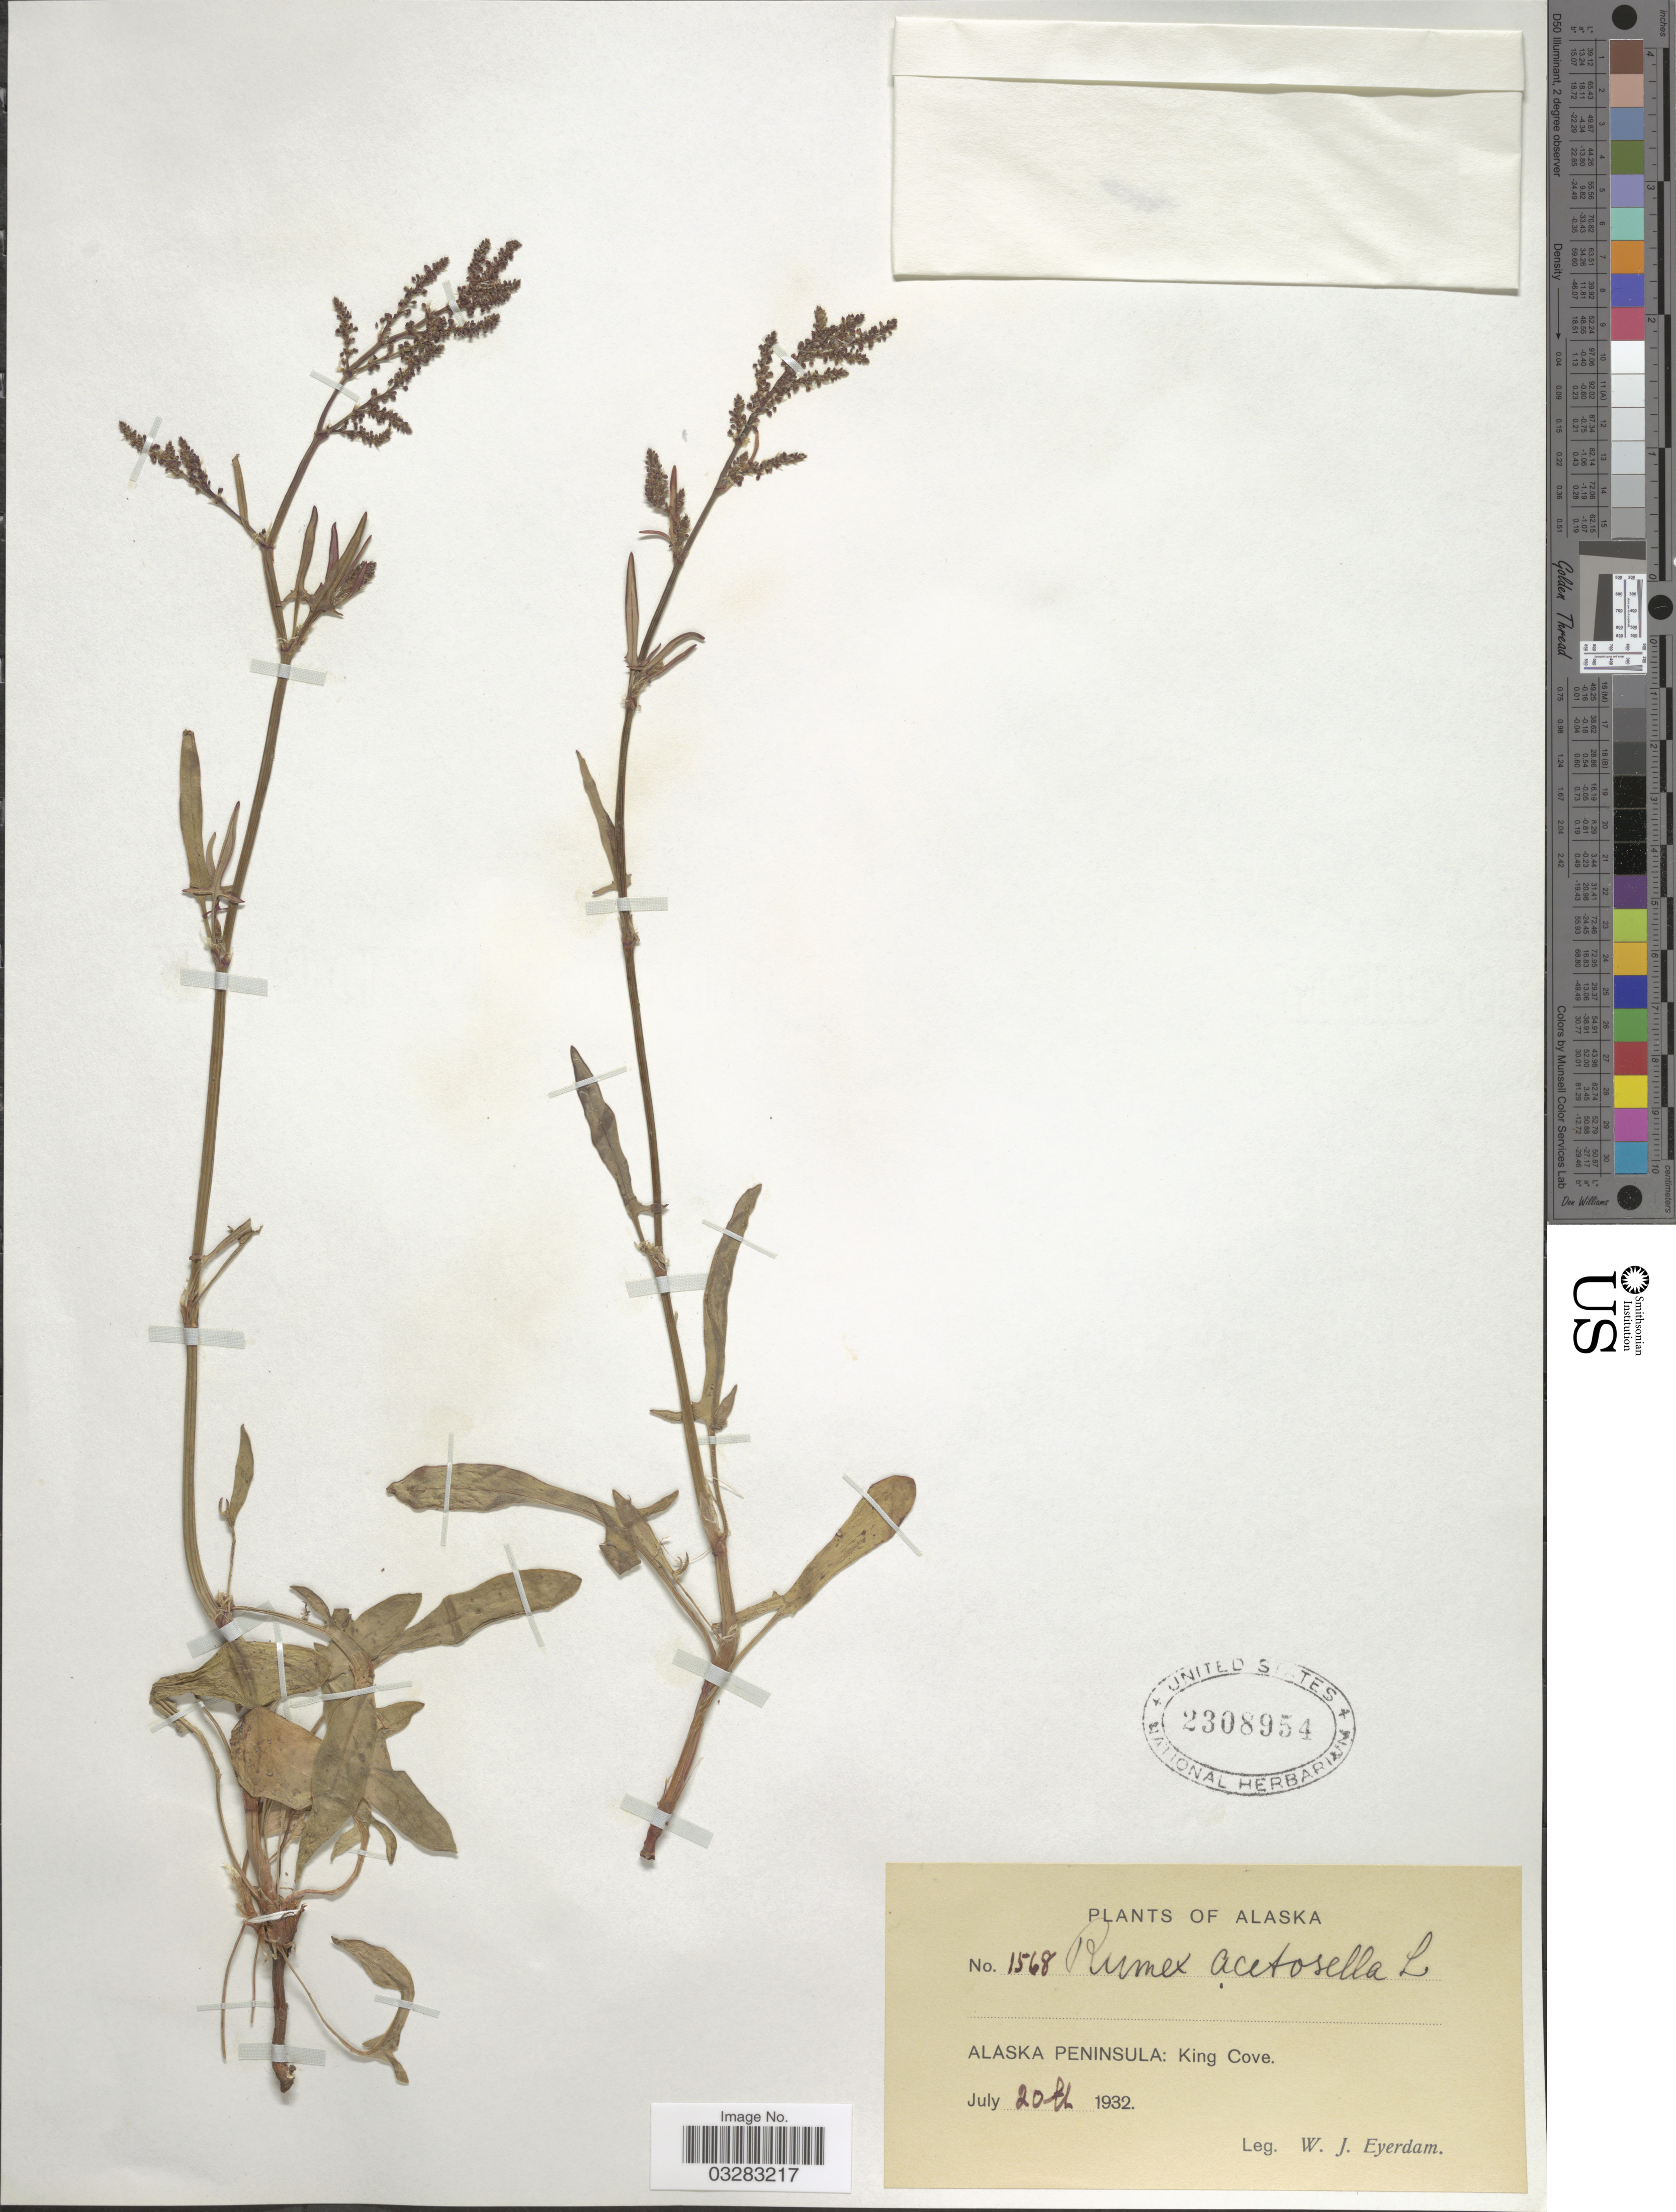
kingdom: Plantae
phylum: Tracheophyta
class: Magnoliopsida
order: Caryophyllales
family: Polygonaceae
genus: Rumex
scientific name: Rumex acetosella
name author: L.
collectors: W. J. Eyerdam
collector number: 1568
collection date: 1932-07-20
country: United States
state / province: Alaska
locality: Alaska Peninsula: King Cove.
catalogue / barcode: US 2308954